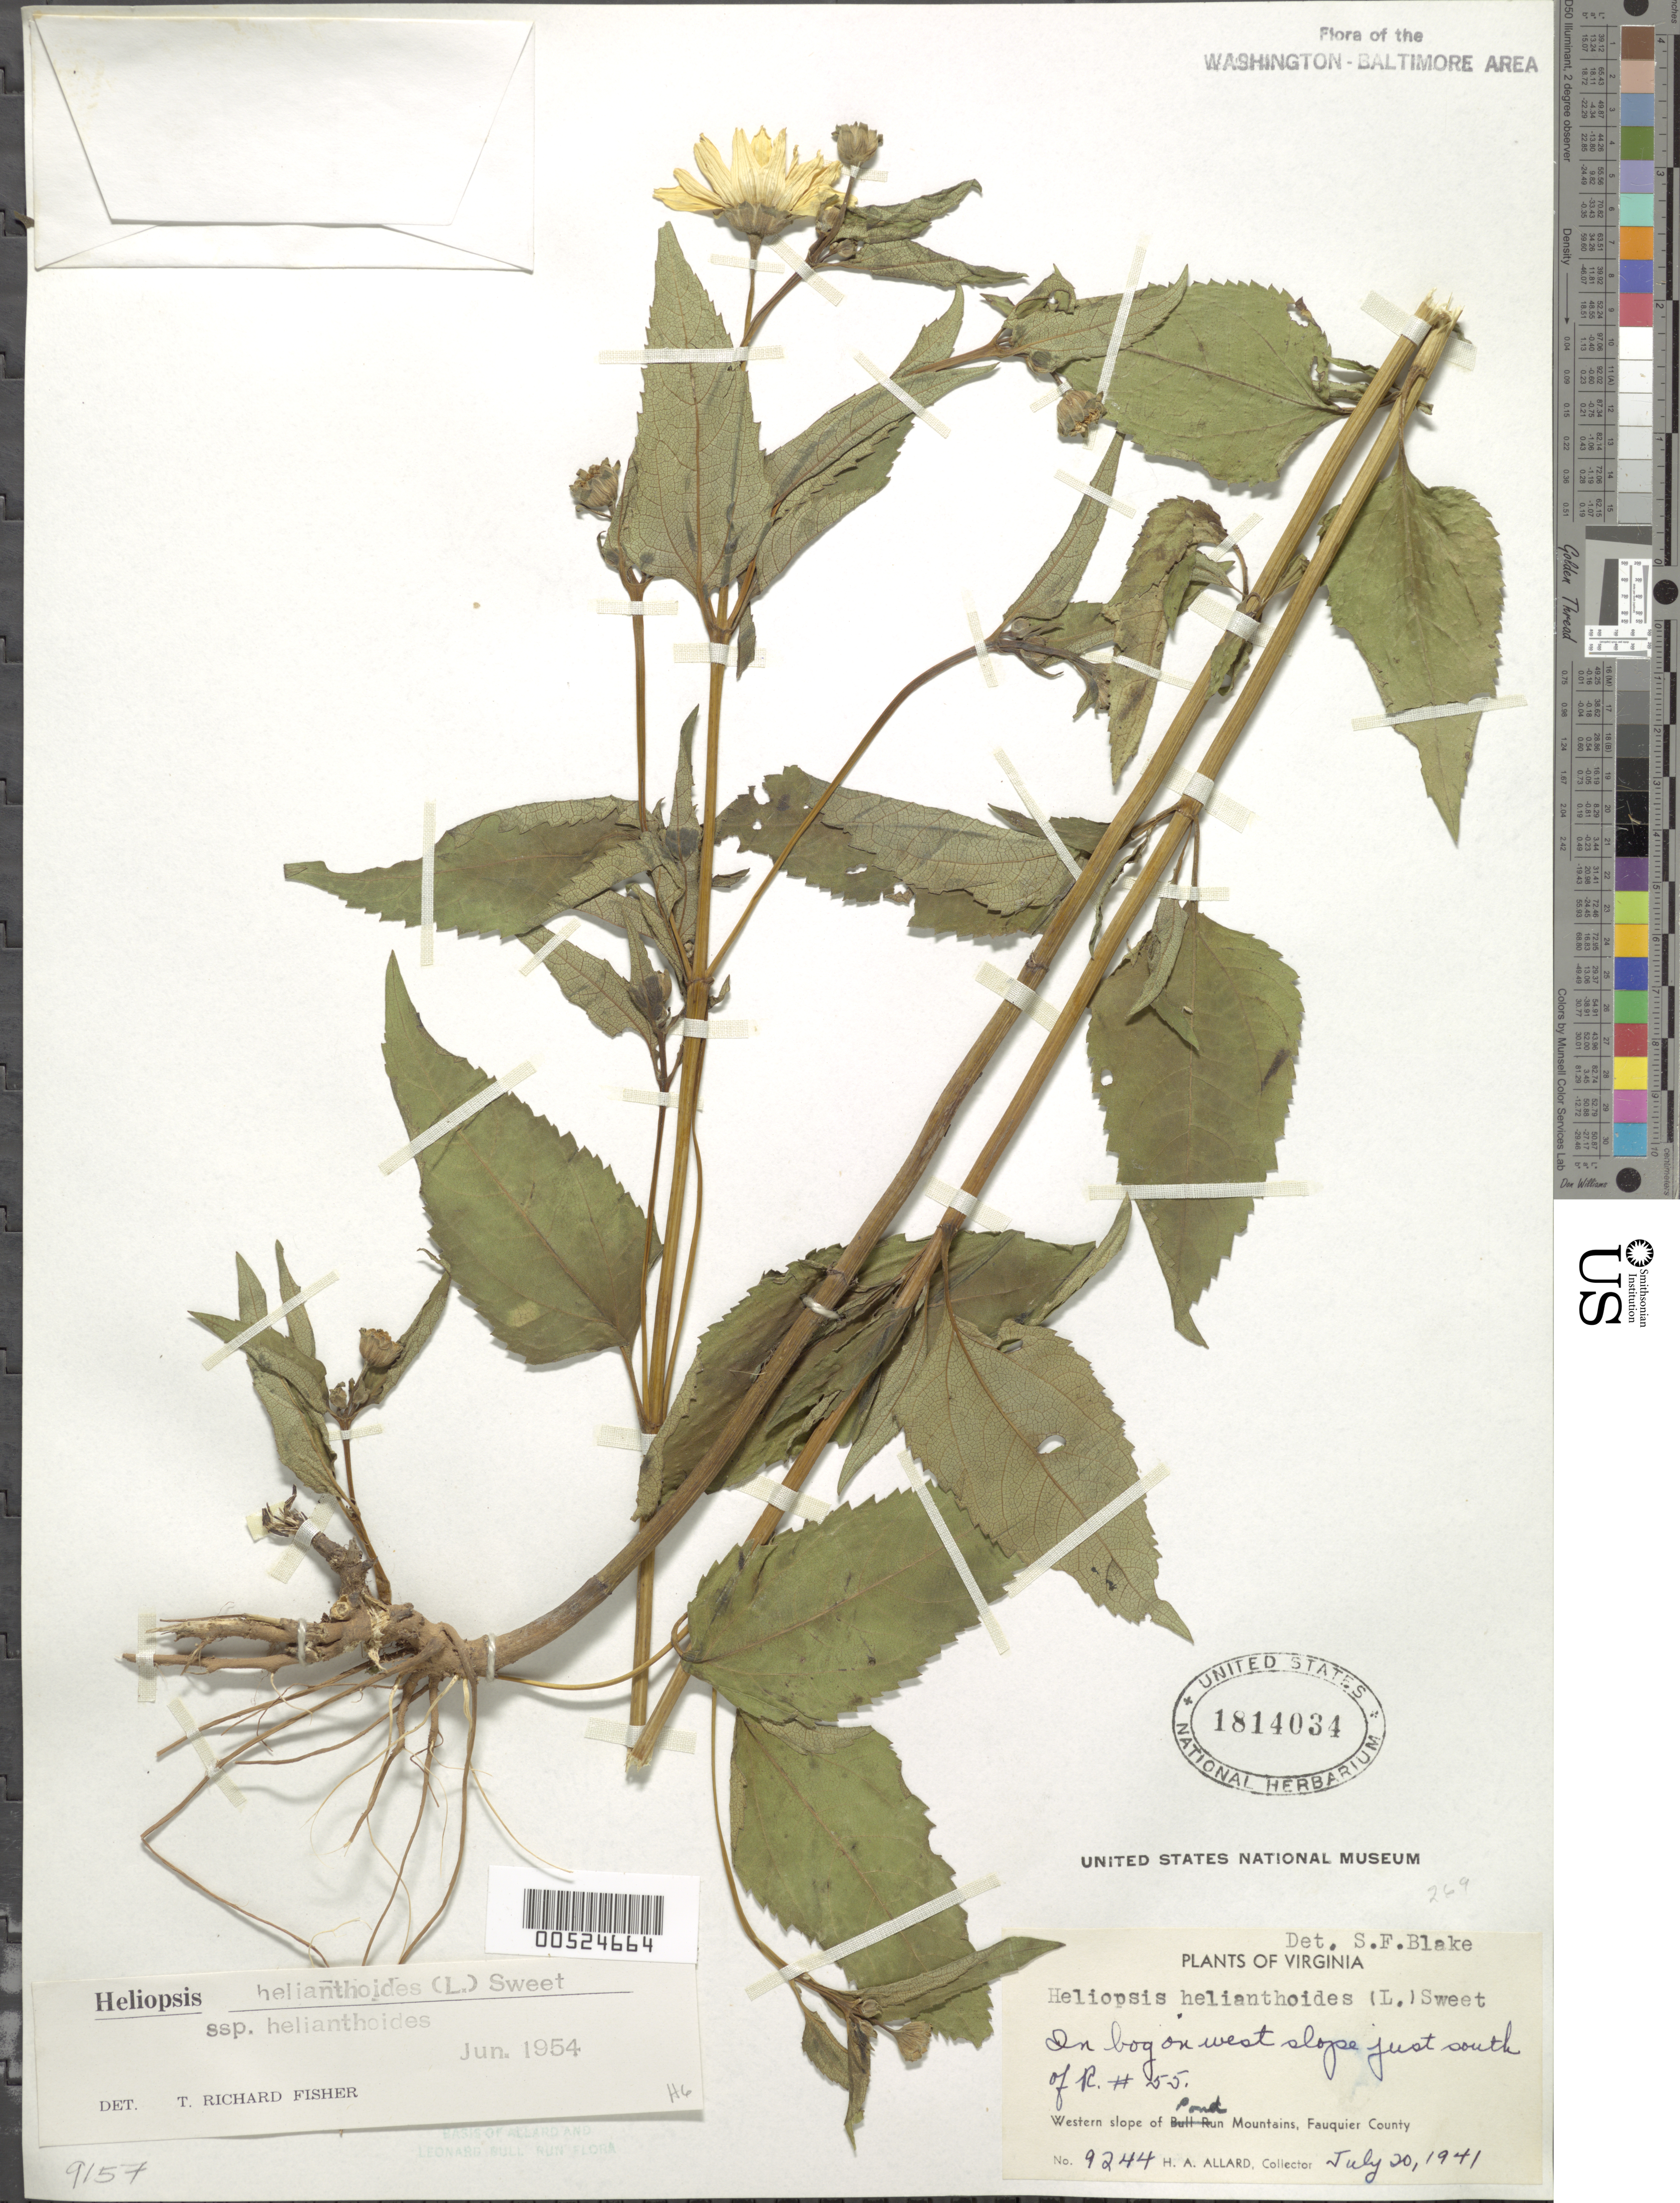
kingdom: Plantae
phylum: Tracheophyta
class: Magnoliopsida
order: Asterales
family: Asteraceae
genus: Heliopsis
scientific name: Heliopsis helianthoides subsp. helianthoides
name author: (L.) Sweet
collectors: H. A. Allard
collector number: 9244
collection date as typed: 20 Jul 1941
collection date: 1941-07-20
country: United States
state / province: Virginia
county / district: Fauquier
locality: Pond Mountain, W slope, just S of Rt. 55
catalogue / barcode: US 1814034